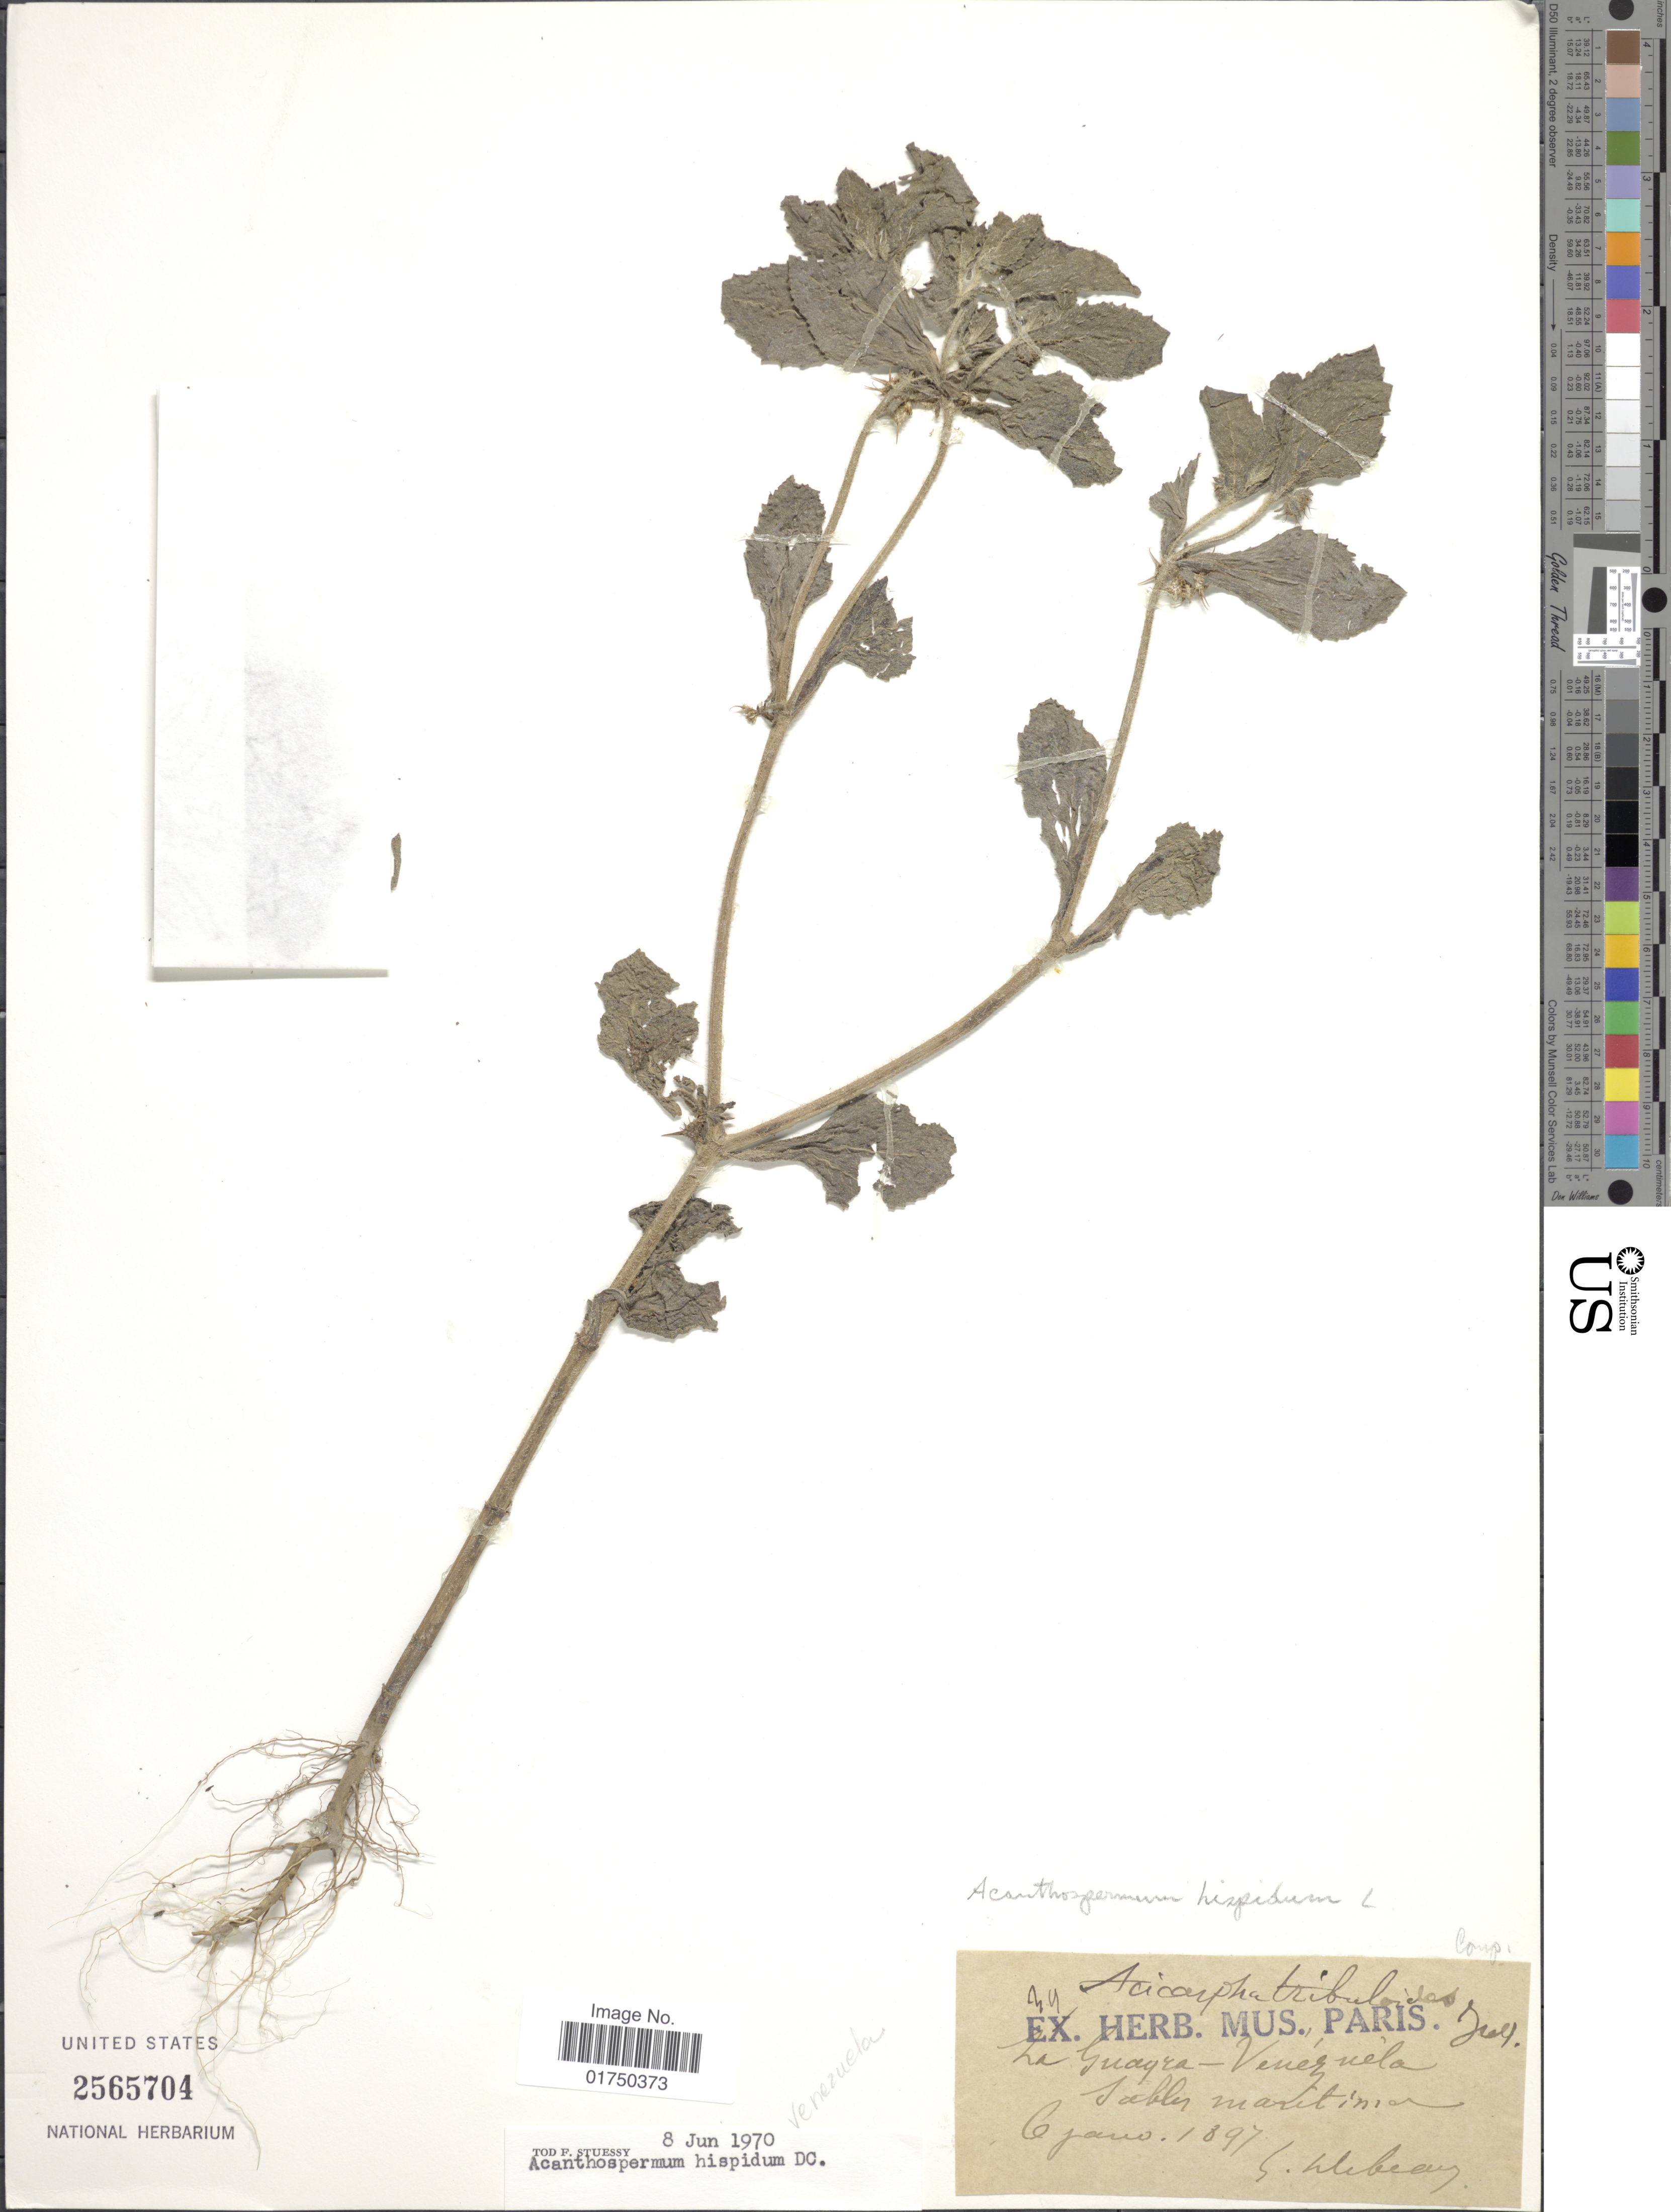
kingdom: Plantae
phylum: Tracheophyta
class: Magnoliopsida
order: Asterales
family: Asteraceae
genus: Acanthospermum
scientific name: Acanthospermum hispidum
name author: DC.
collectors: G. Debeaux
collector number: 34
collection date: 1897-01-06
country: Venezuela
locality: La Guayra - Venezuela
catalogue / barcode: US 2565704